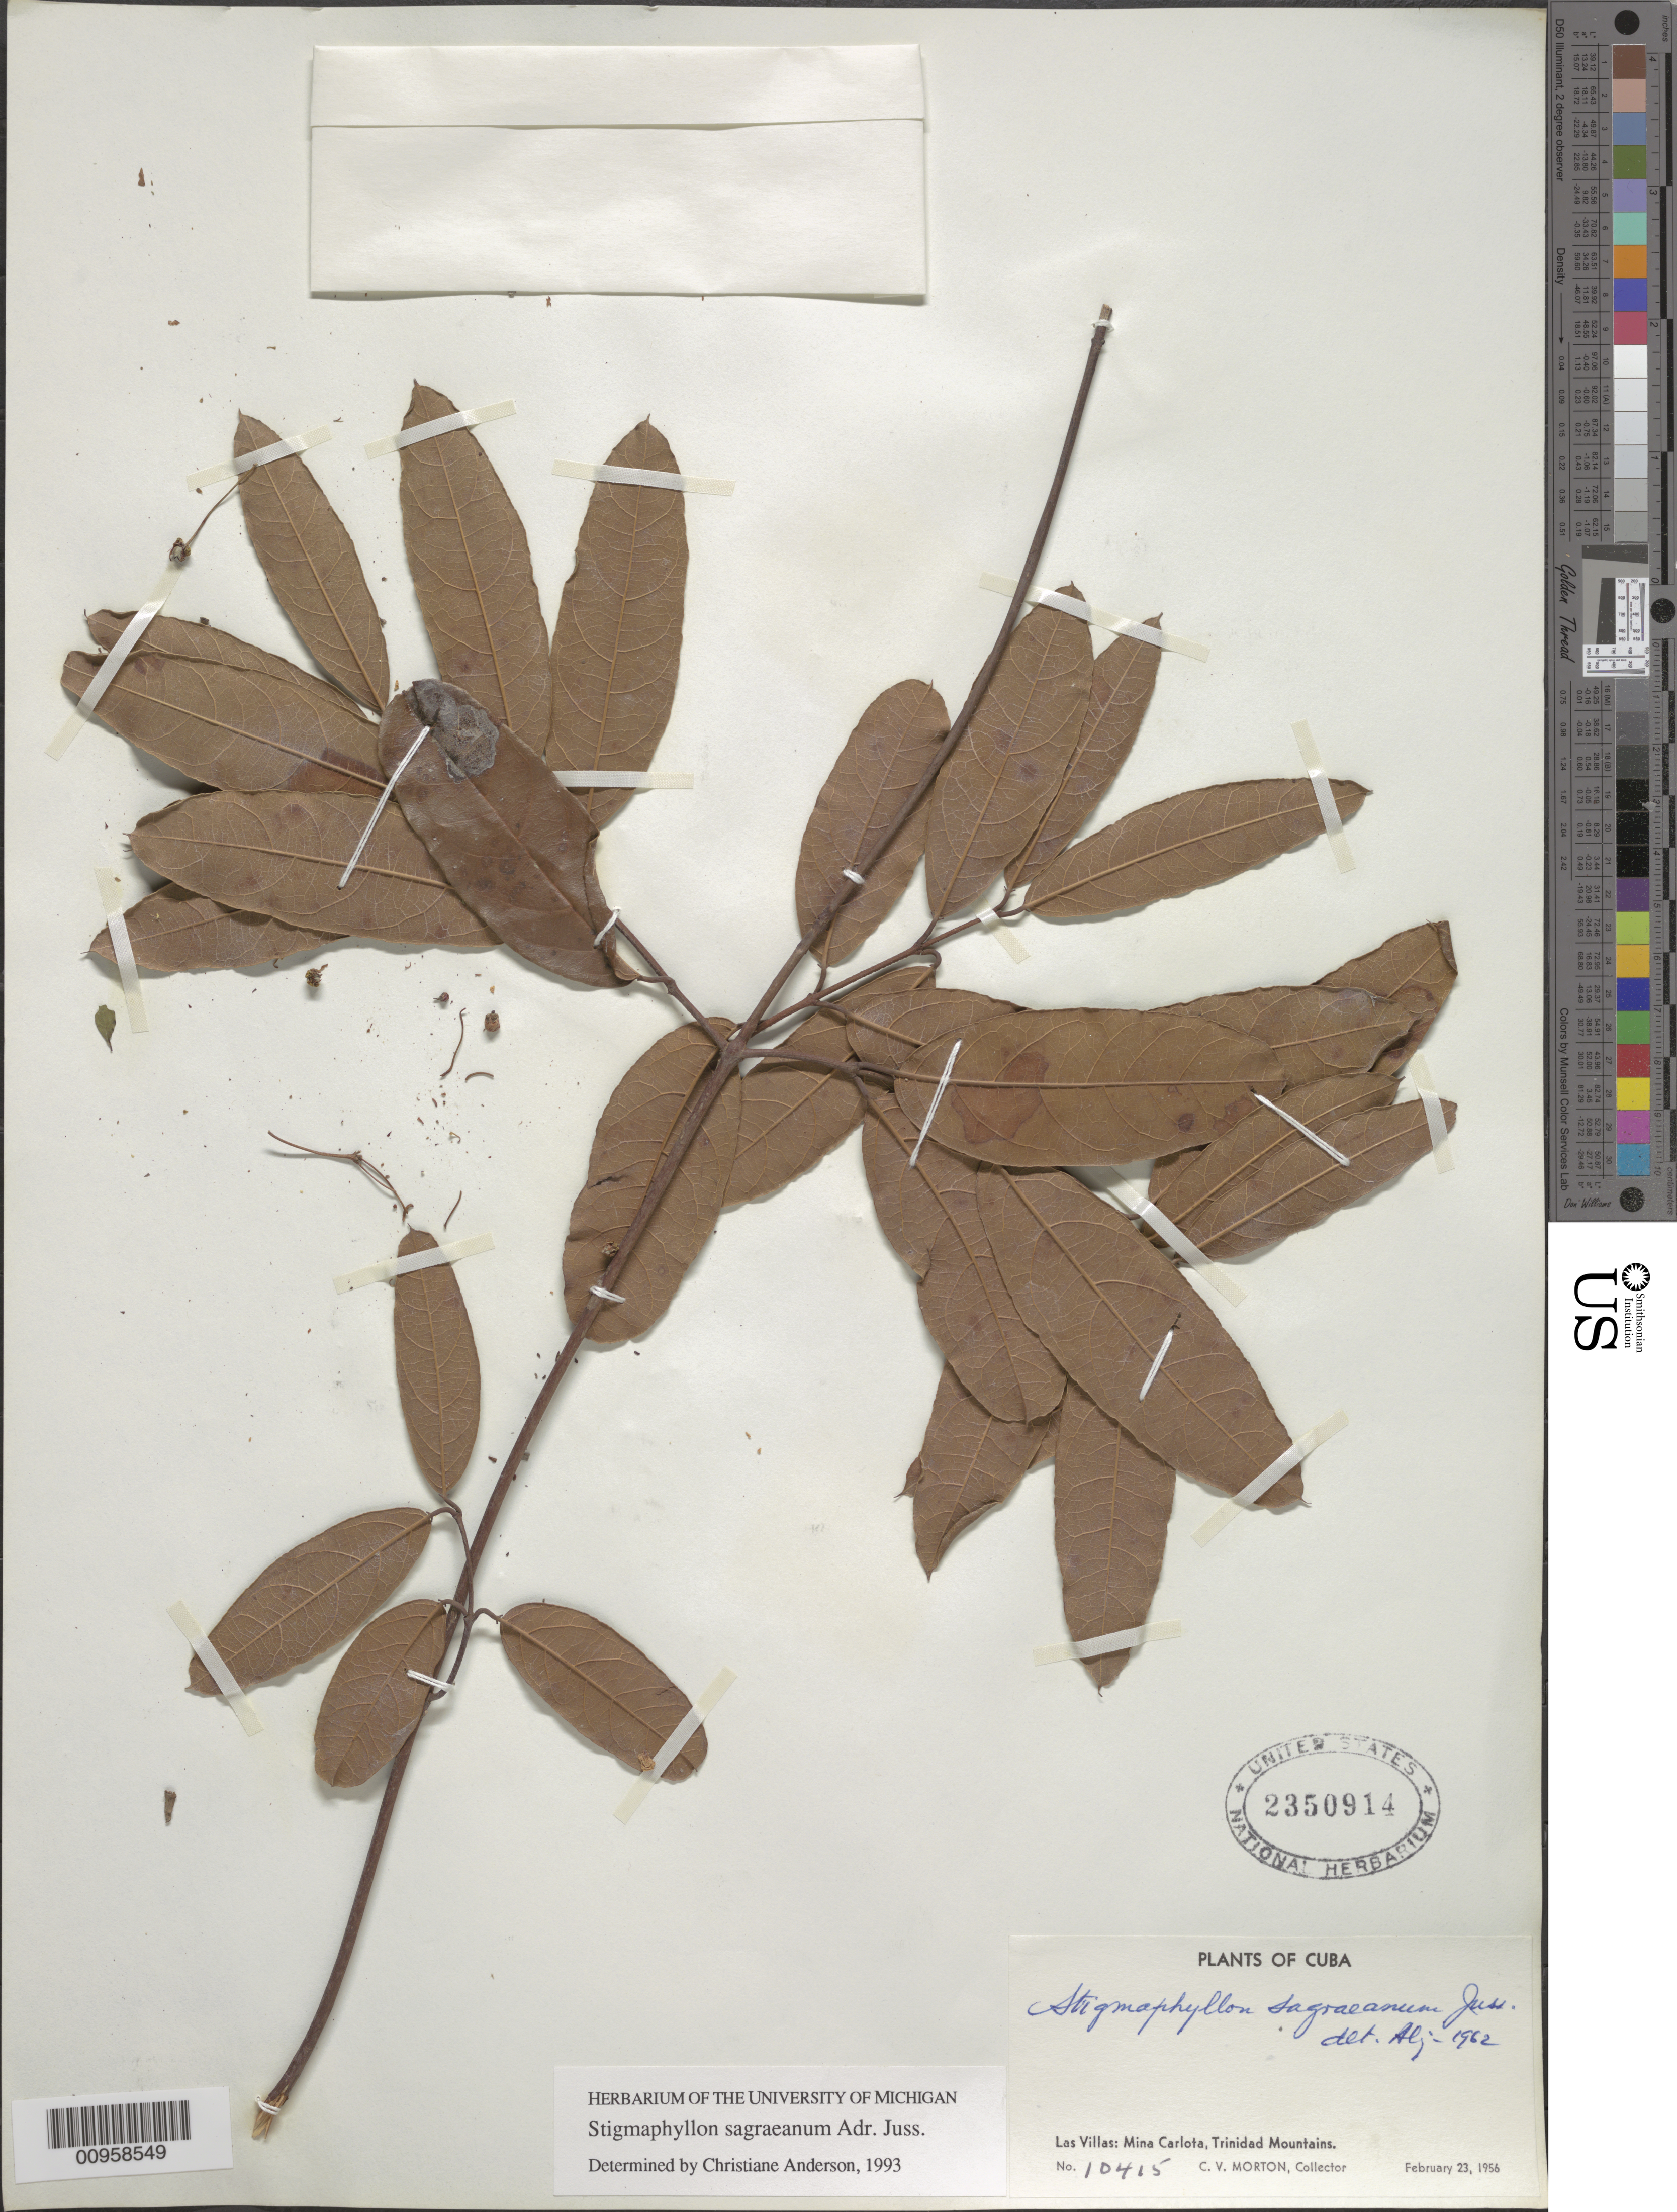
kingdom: Plantae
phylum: Tracheophyta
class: Magnoliopsida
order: Malpighiales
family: Malpighiaceae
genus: Stigmaphyllon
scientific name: Stigmaphyllon sagraeanum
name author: Juss.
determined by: Anderson, C.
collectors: C. V. Morton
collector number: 10415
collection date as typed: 23 Feb 1956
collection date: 1956-02-23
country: Cuba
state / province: Las Villas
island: Cuba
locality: Mina Carlota, Trinidad Mountains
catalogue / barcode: US 2350914